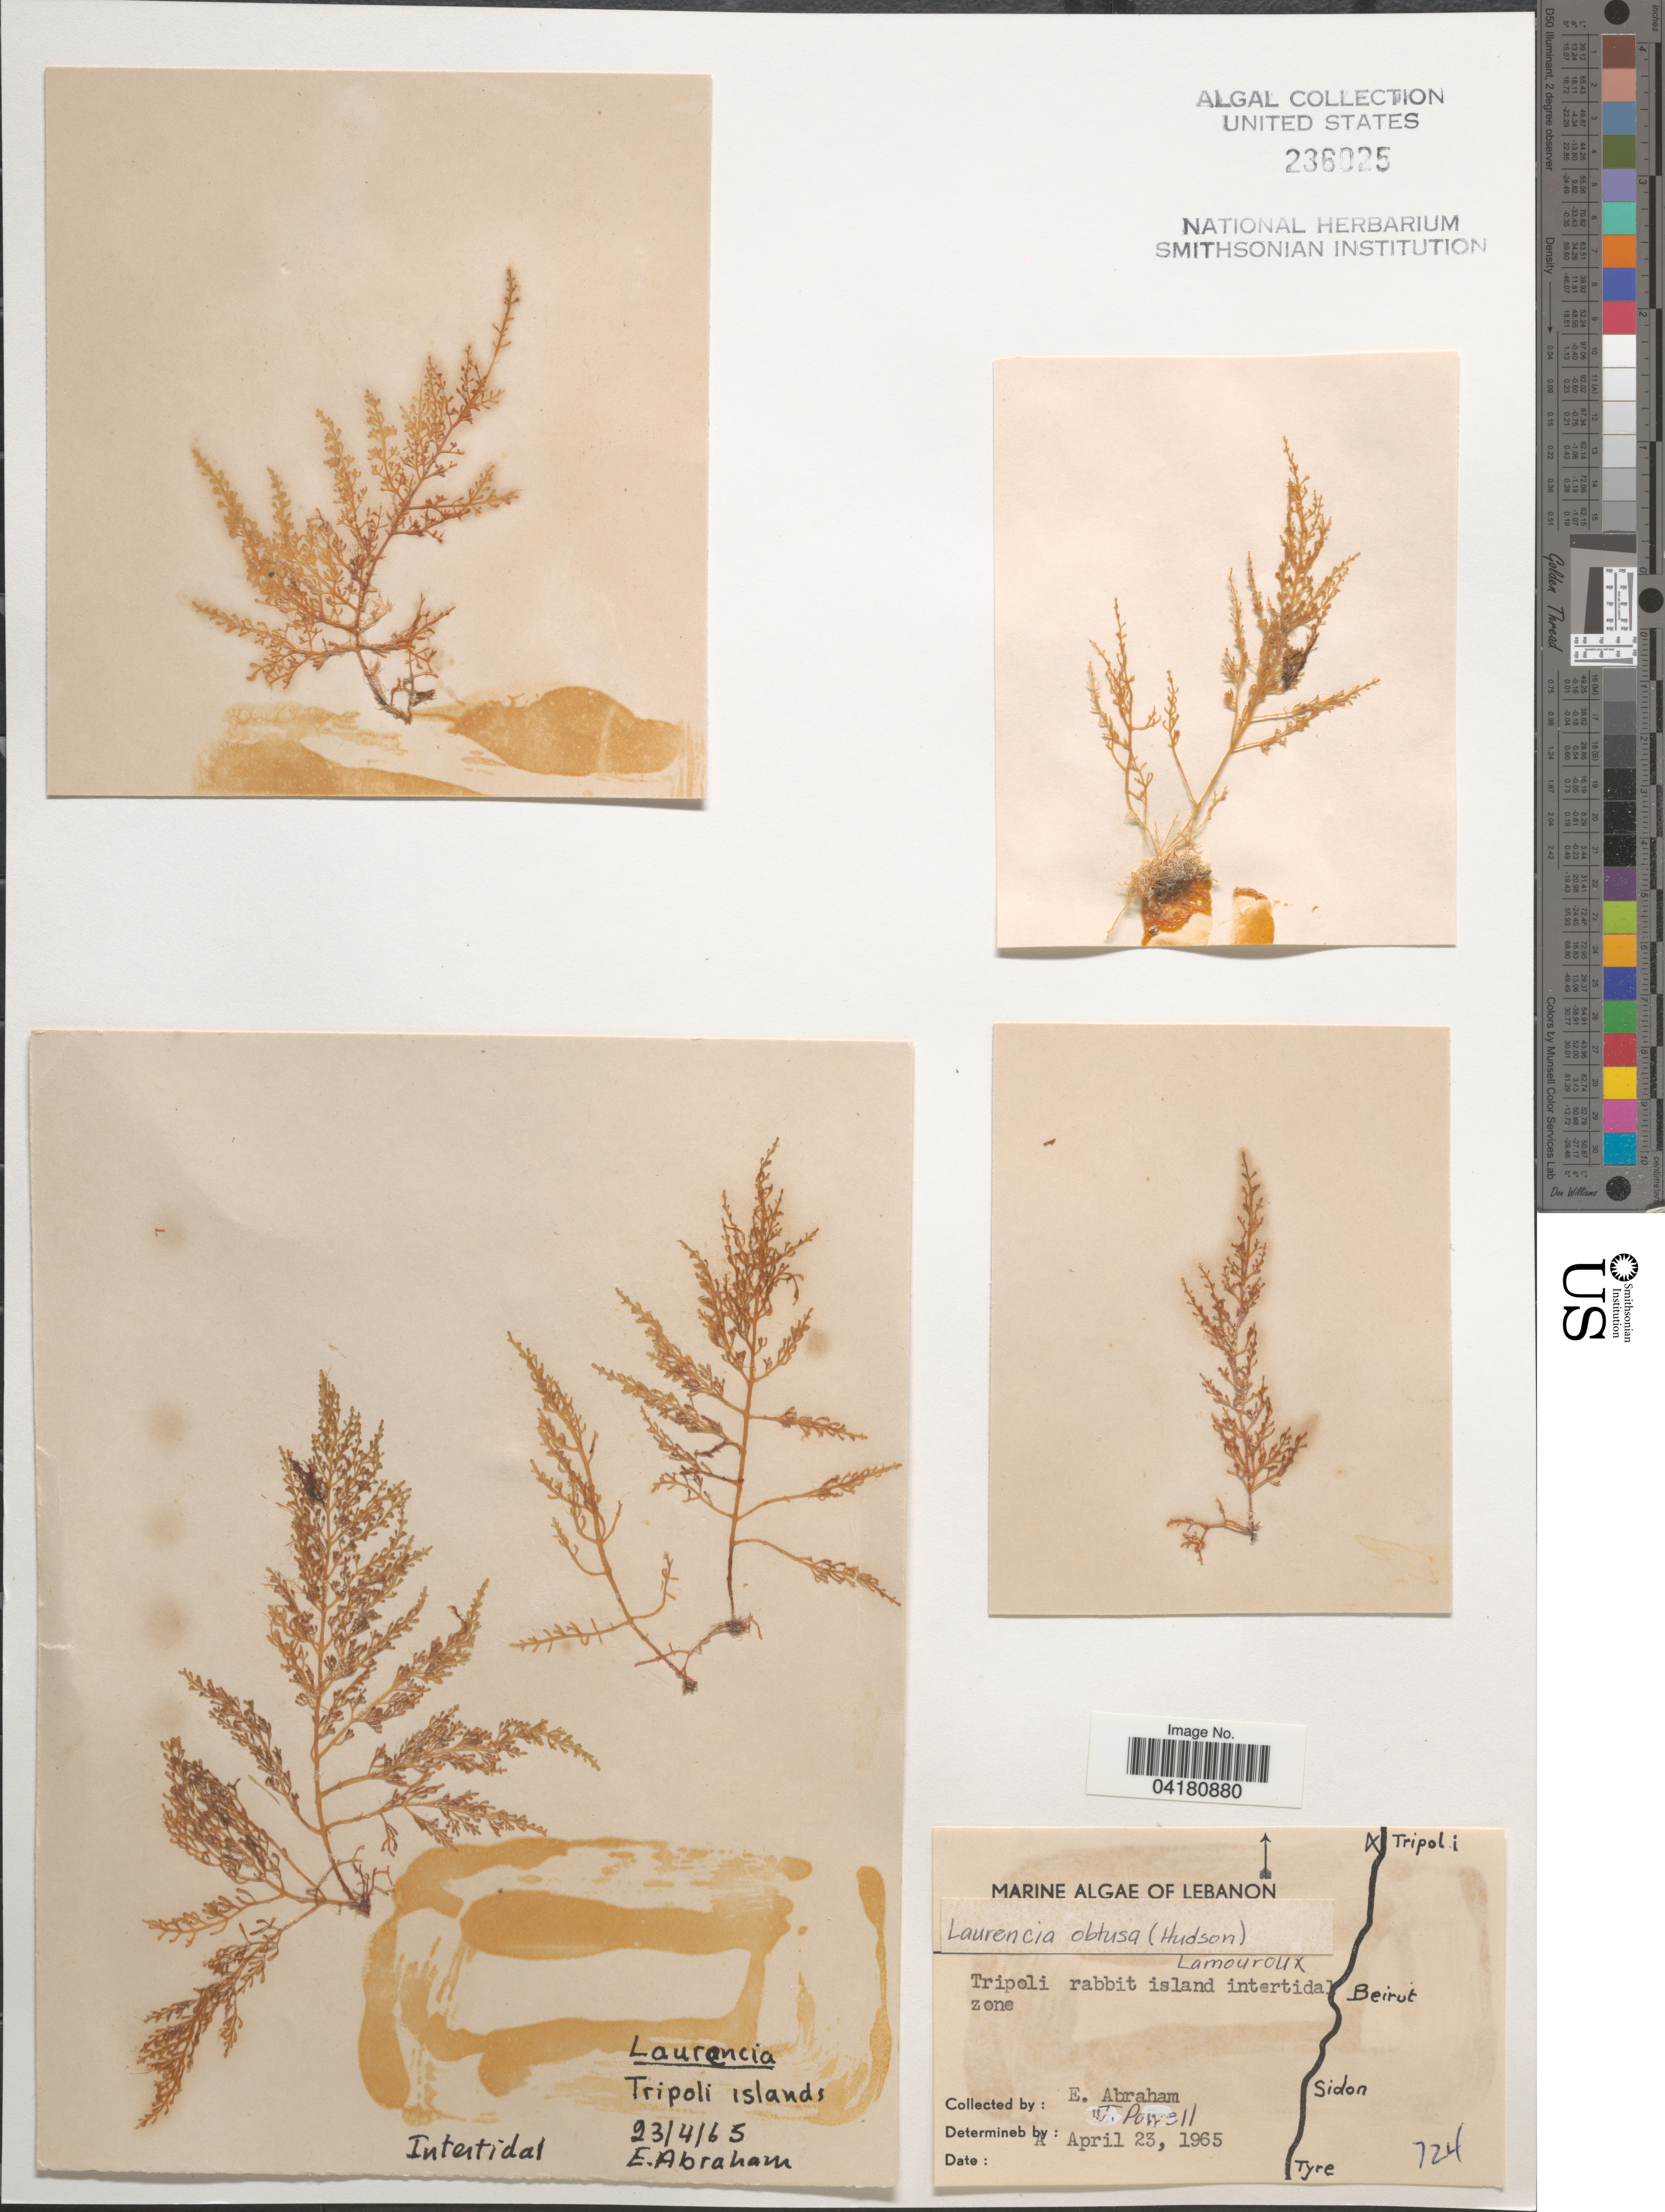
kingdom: Plantae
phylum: Rhodophyta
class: Florideophyceae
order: Ceramiales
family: Rhodomelaceae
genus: Laurencia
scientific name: Laurencia obtusa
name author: (Huds.) J.V.Lamouroux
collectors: E. Abraham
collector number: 724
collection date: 1965-04-23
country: Lebanon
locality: Tripoli rabbit island intertidal zone.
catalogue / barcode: US 236025